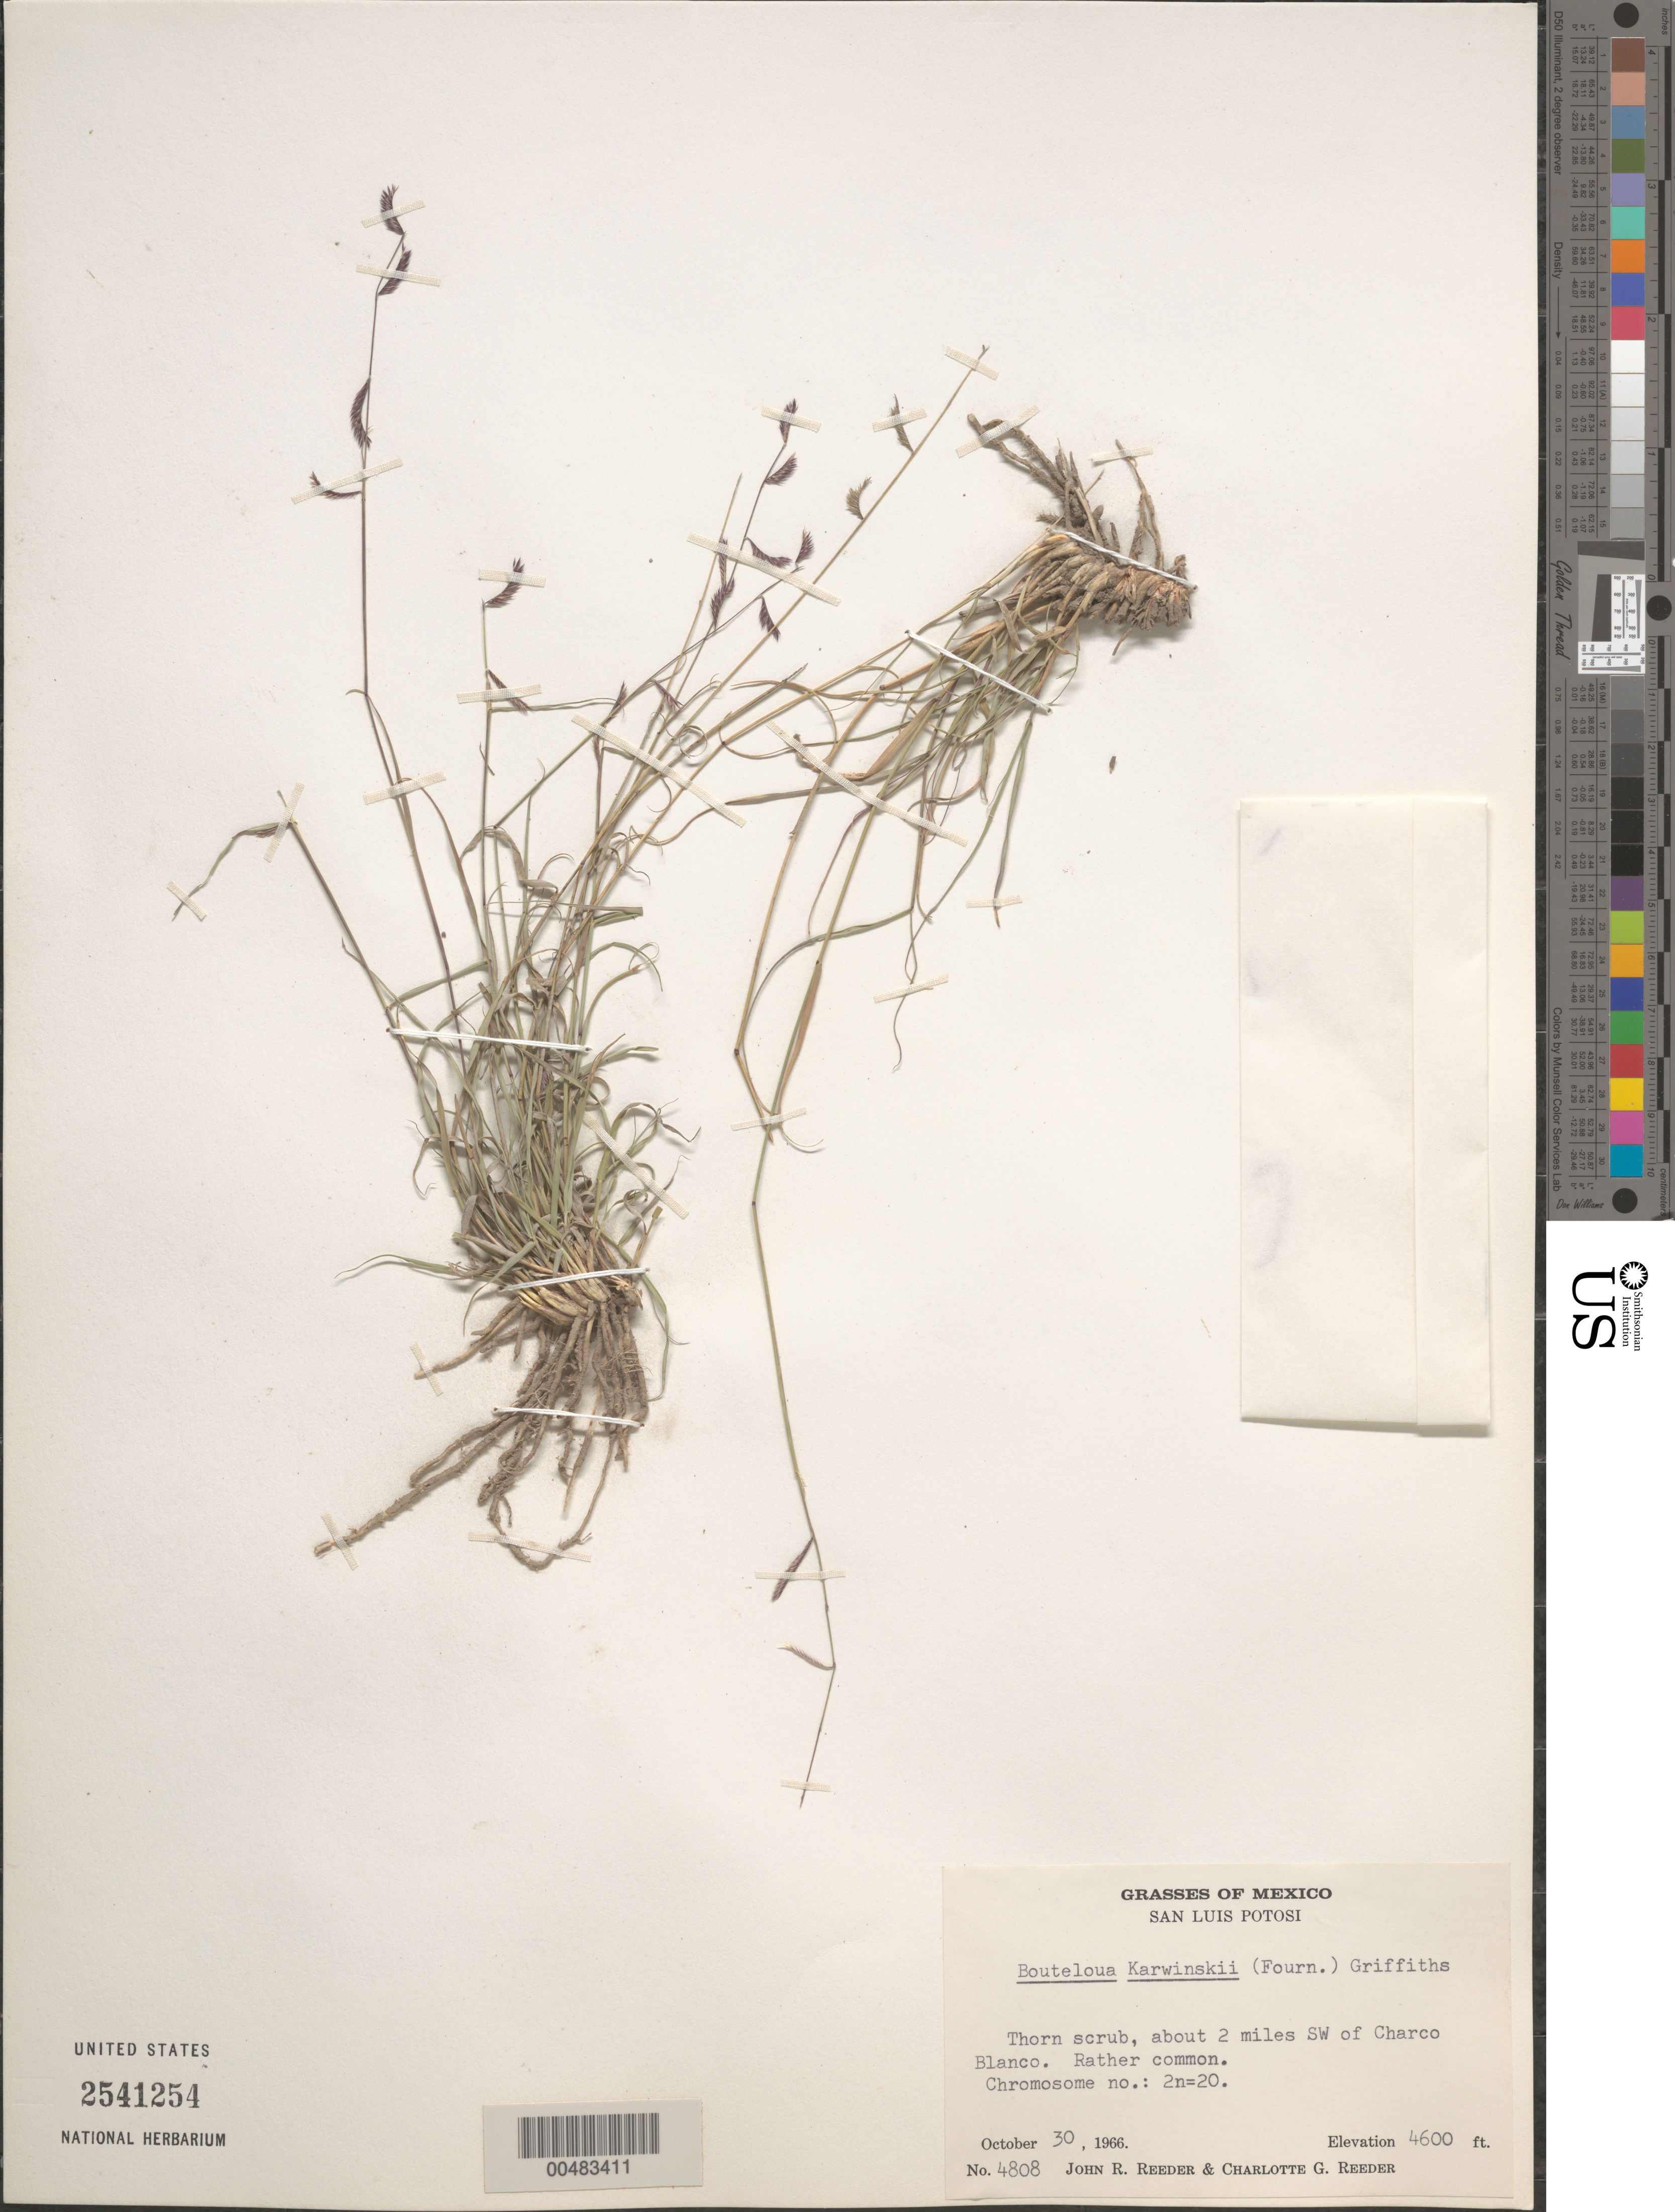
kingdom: Plantae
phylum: Tracheophyta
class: Liliopsida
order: Poales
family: Poaceae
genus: Bouteloua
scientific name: Bouteloua karwinskii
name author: (E. Fourn.) Griffiths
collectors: J. R. Reeder & C. G. Reeder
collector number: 4808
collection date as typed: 30 Oct 1966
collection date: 1966-10-30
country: Mexico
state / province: San Luis Potosi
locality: About 2 mi SW of Charco Blanco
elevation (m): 1402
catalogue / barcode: US 2541254